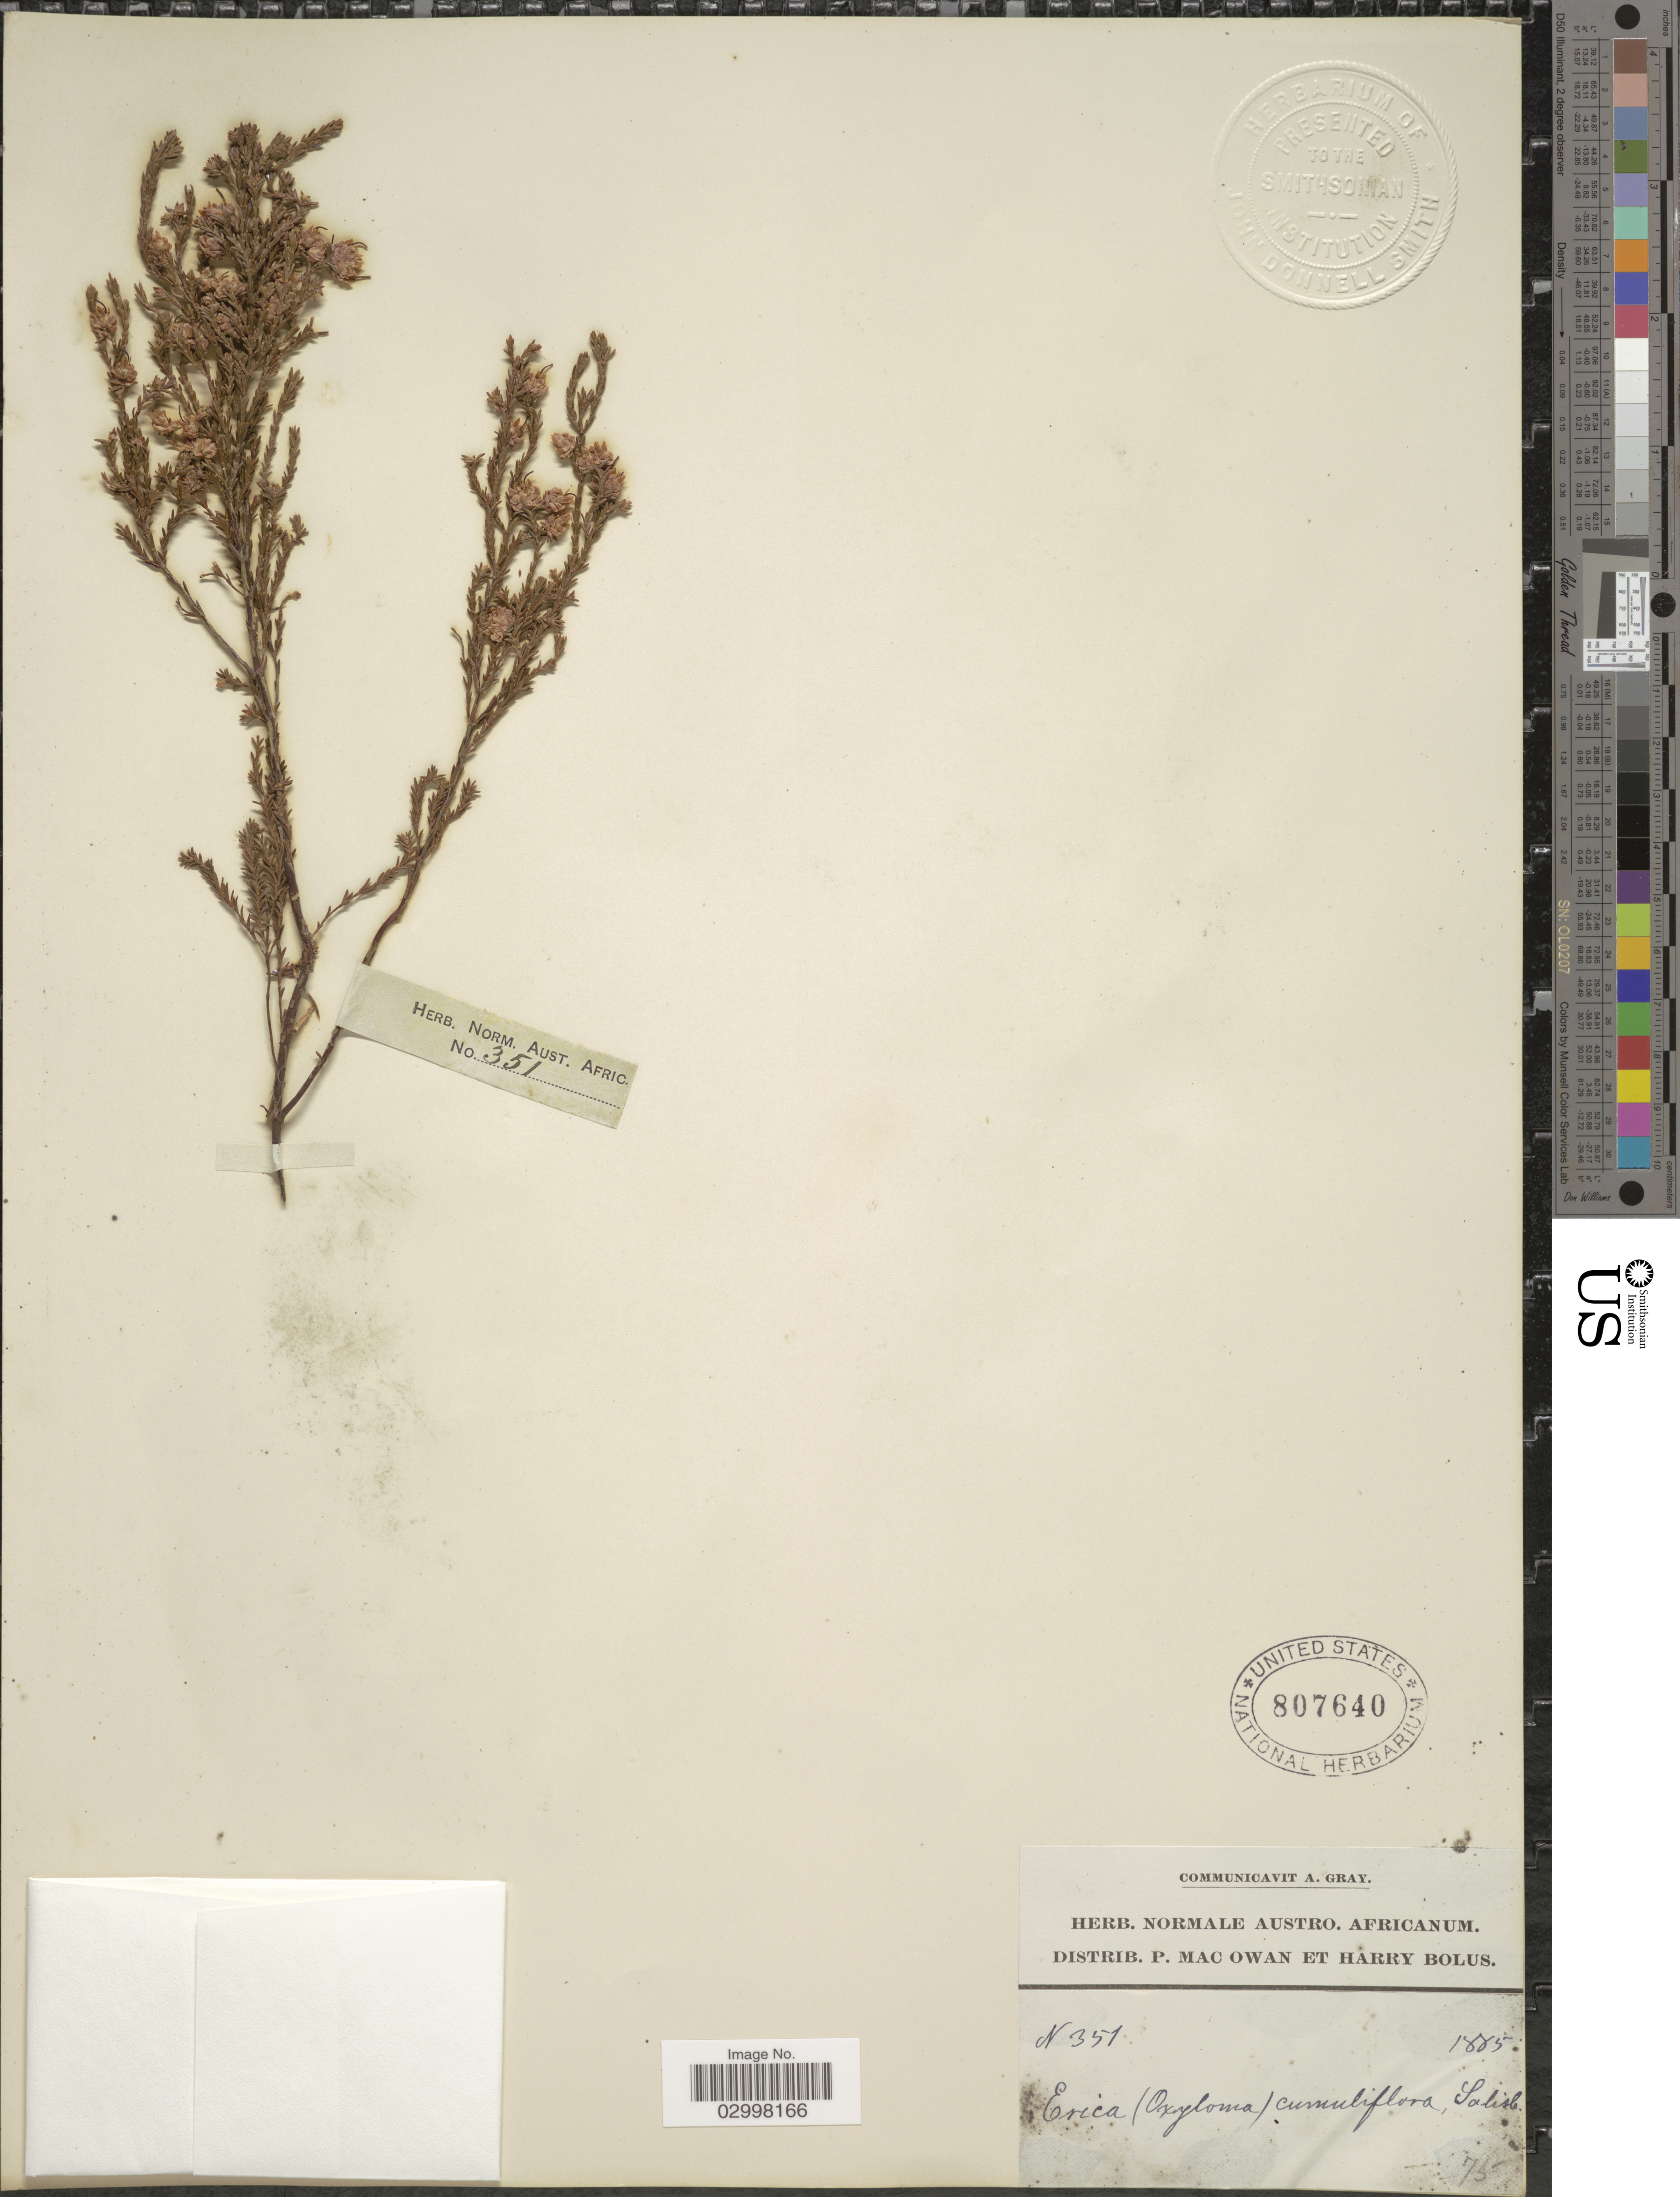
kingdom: Plantae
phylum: Tracheophyta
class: Magnoliopsida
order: Ericales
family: Ericaceae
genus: Erica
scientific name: Erica cumuliflora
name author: Salisb.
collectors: P. MacOwan & H. Bolus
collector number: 351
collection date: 1885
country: South Africa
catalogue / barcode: US 807640